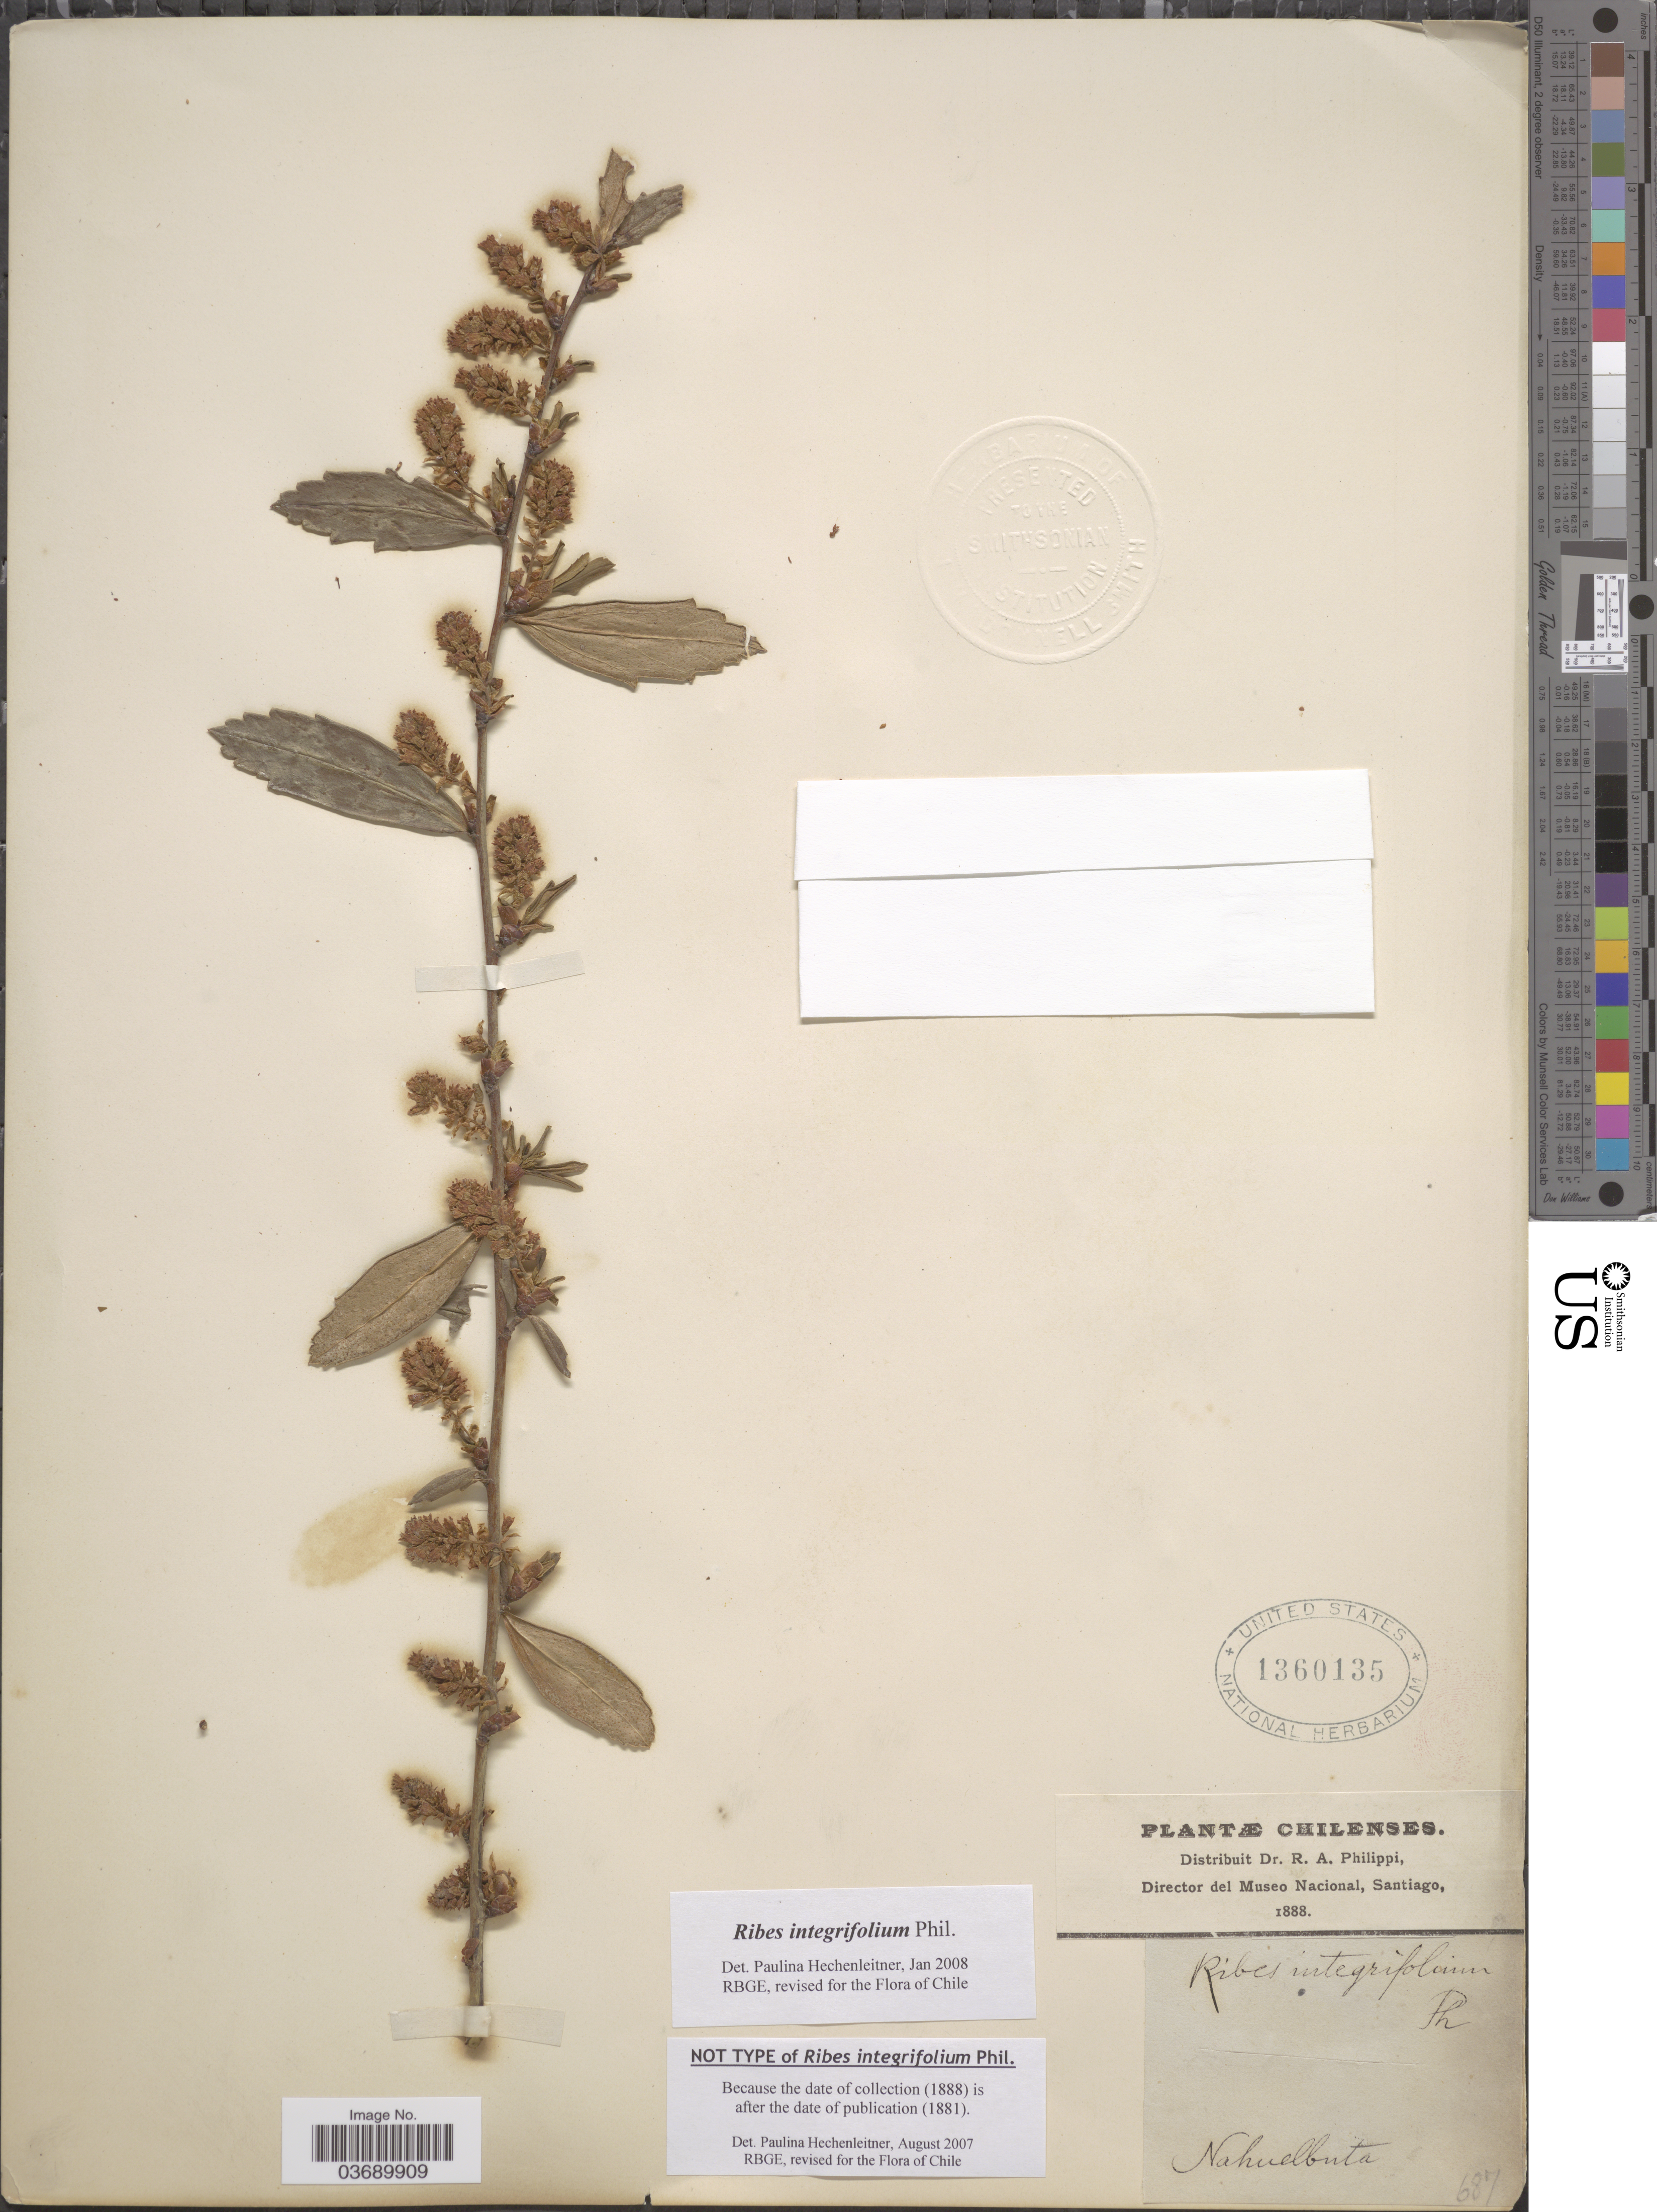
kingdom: Plantae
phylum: Tracheophyta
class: Magnoliopsida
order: Saxifragales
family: Grossulariaceae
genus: Ribes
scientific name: Ribes integrifolium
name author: Phil.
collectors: R. A. Philippi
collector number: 427?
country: Chile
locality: Nahuelbuta.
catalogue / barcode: US 1360135